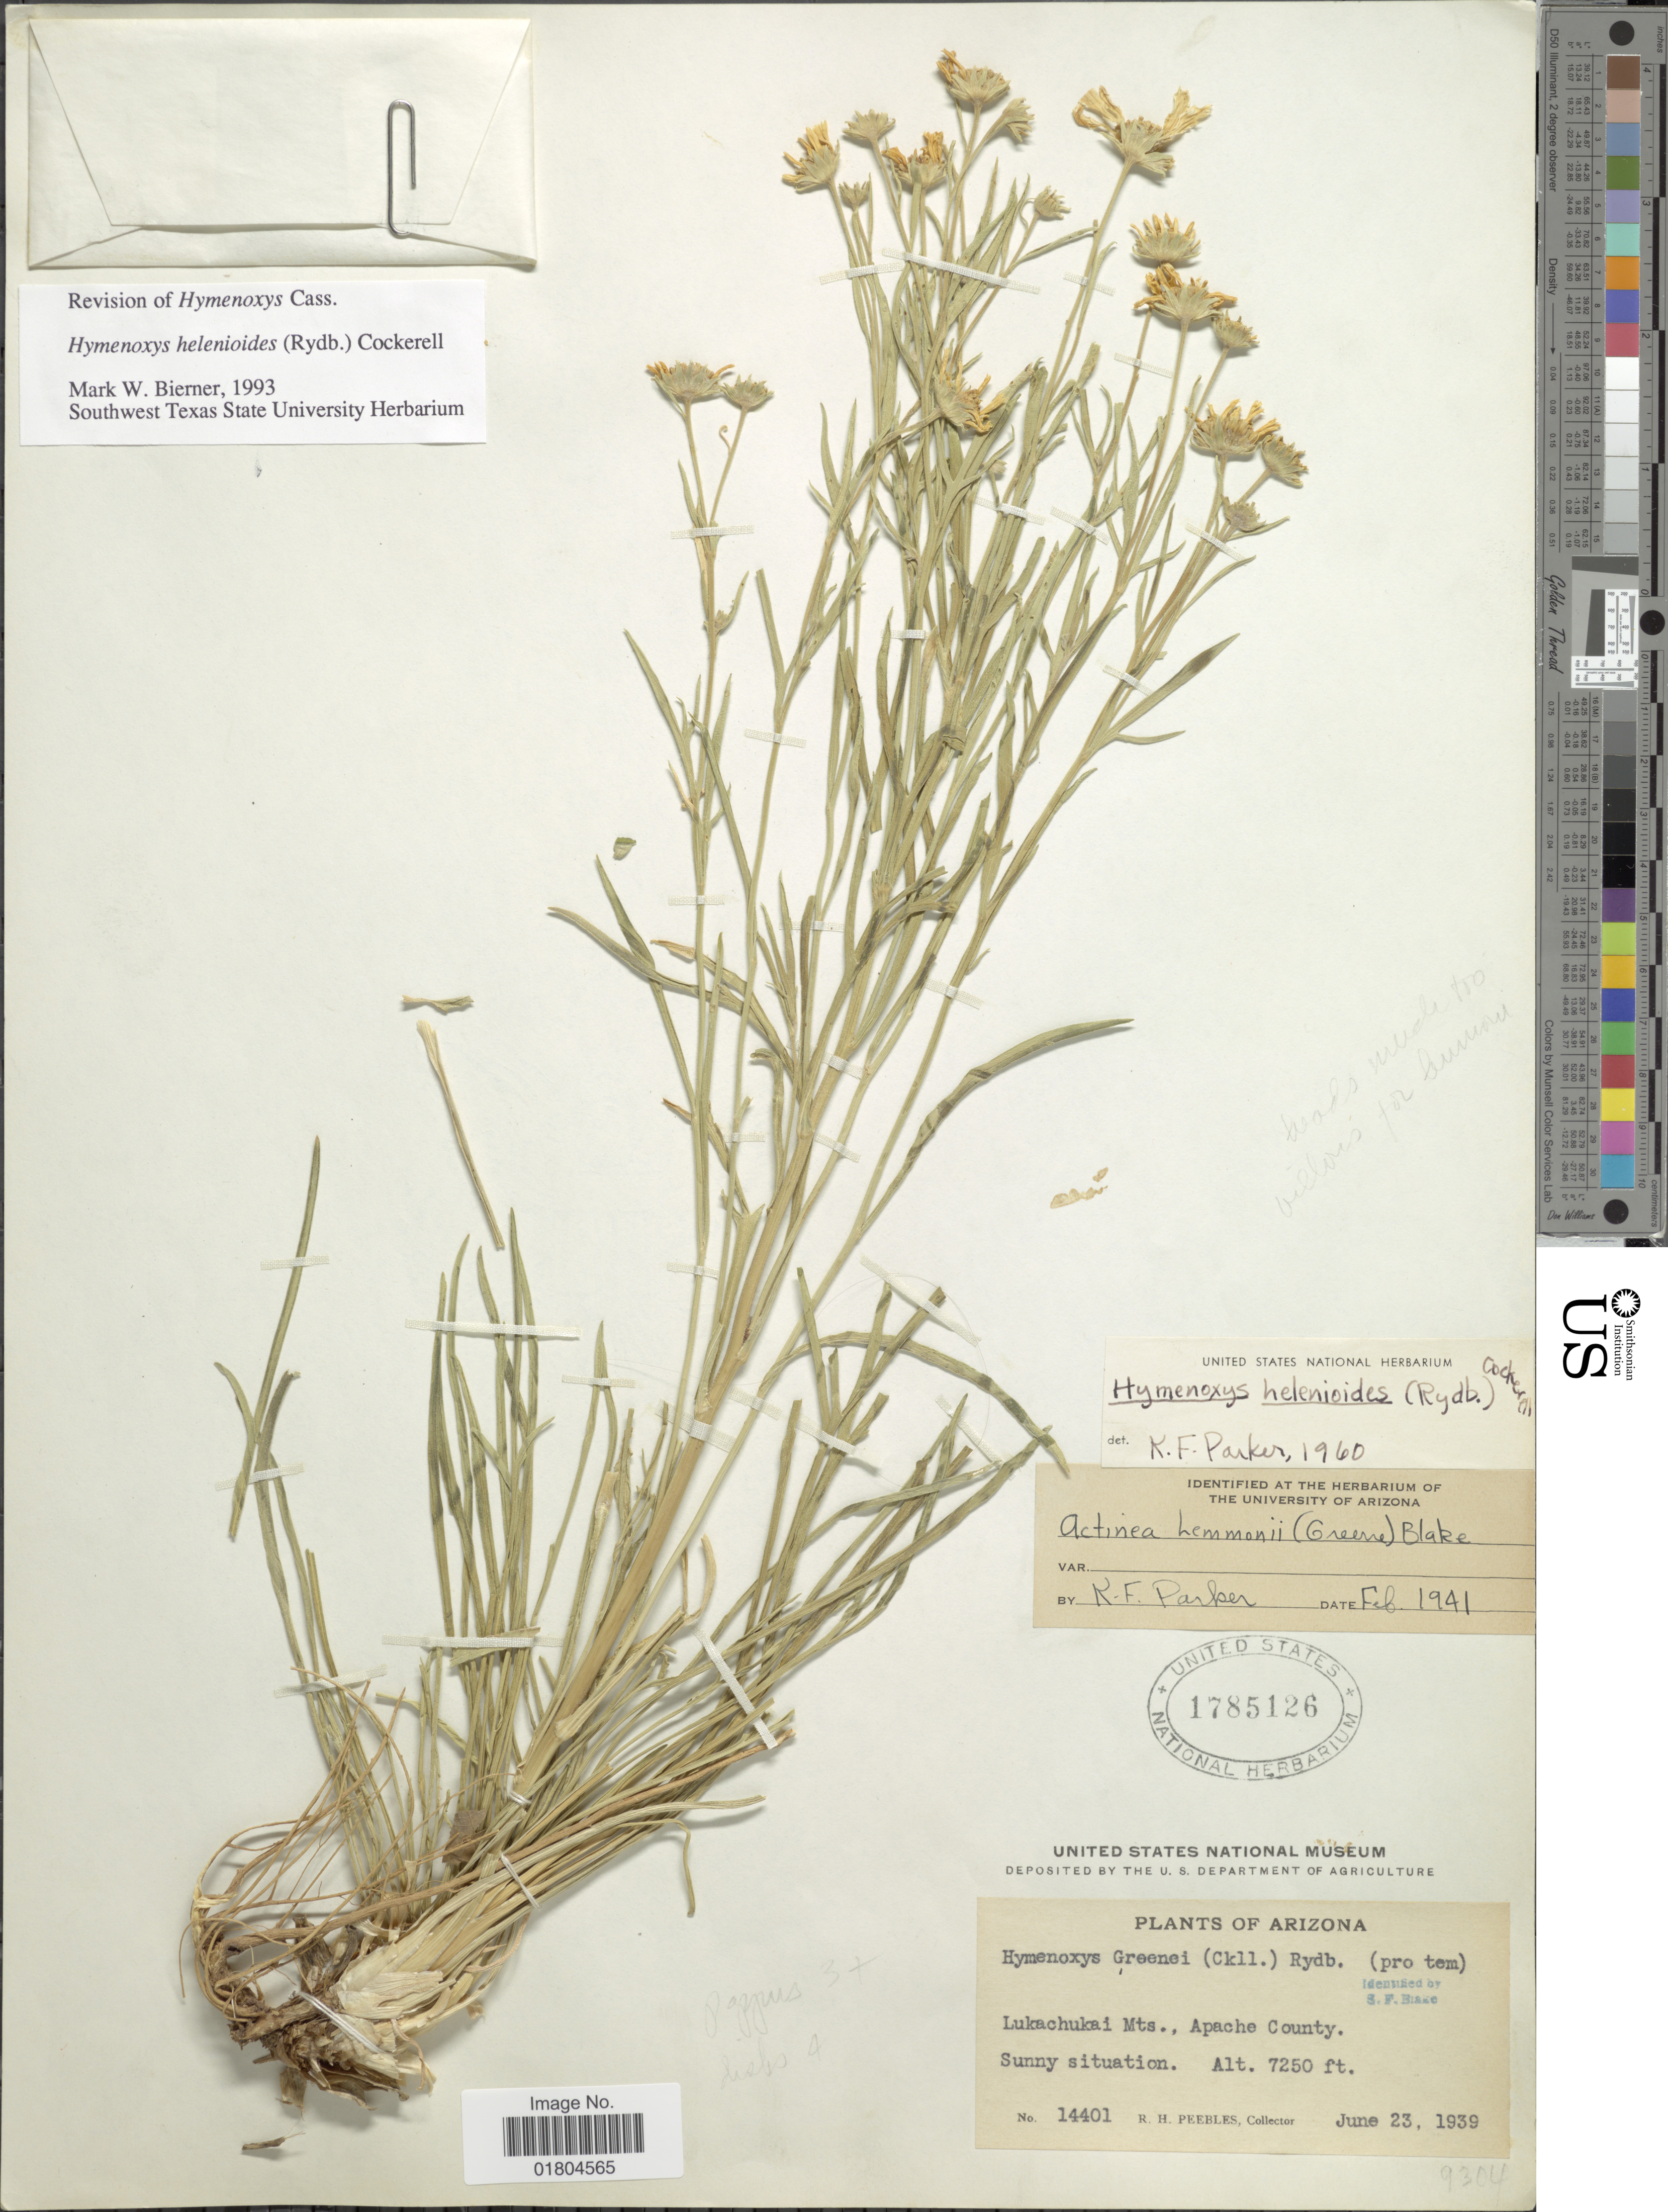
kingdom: Plantae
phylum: Tracheophyta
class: Magnoliopsida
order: Asterales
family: Asteraceae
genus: Hymenoxys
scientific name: Hymenoxys heleniodes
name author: (Rydb.) Cockerell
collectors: R. H. Peebles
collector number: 14401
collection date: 1939-06-23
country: United States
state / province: Arizona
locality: Lukachukai Mts., Apache County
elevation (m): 2210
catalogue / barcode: US 1785126